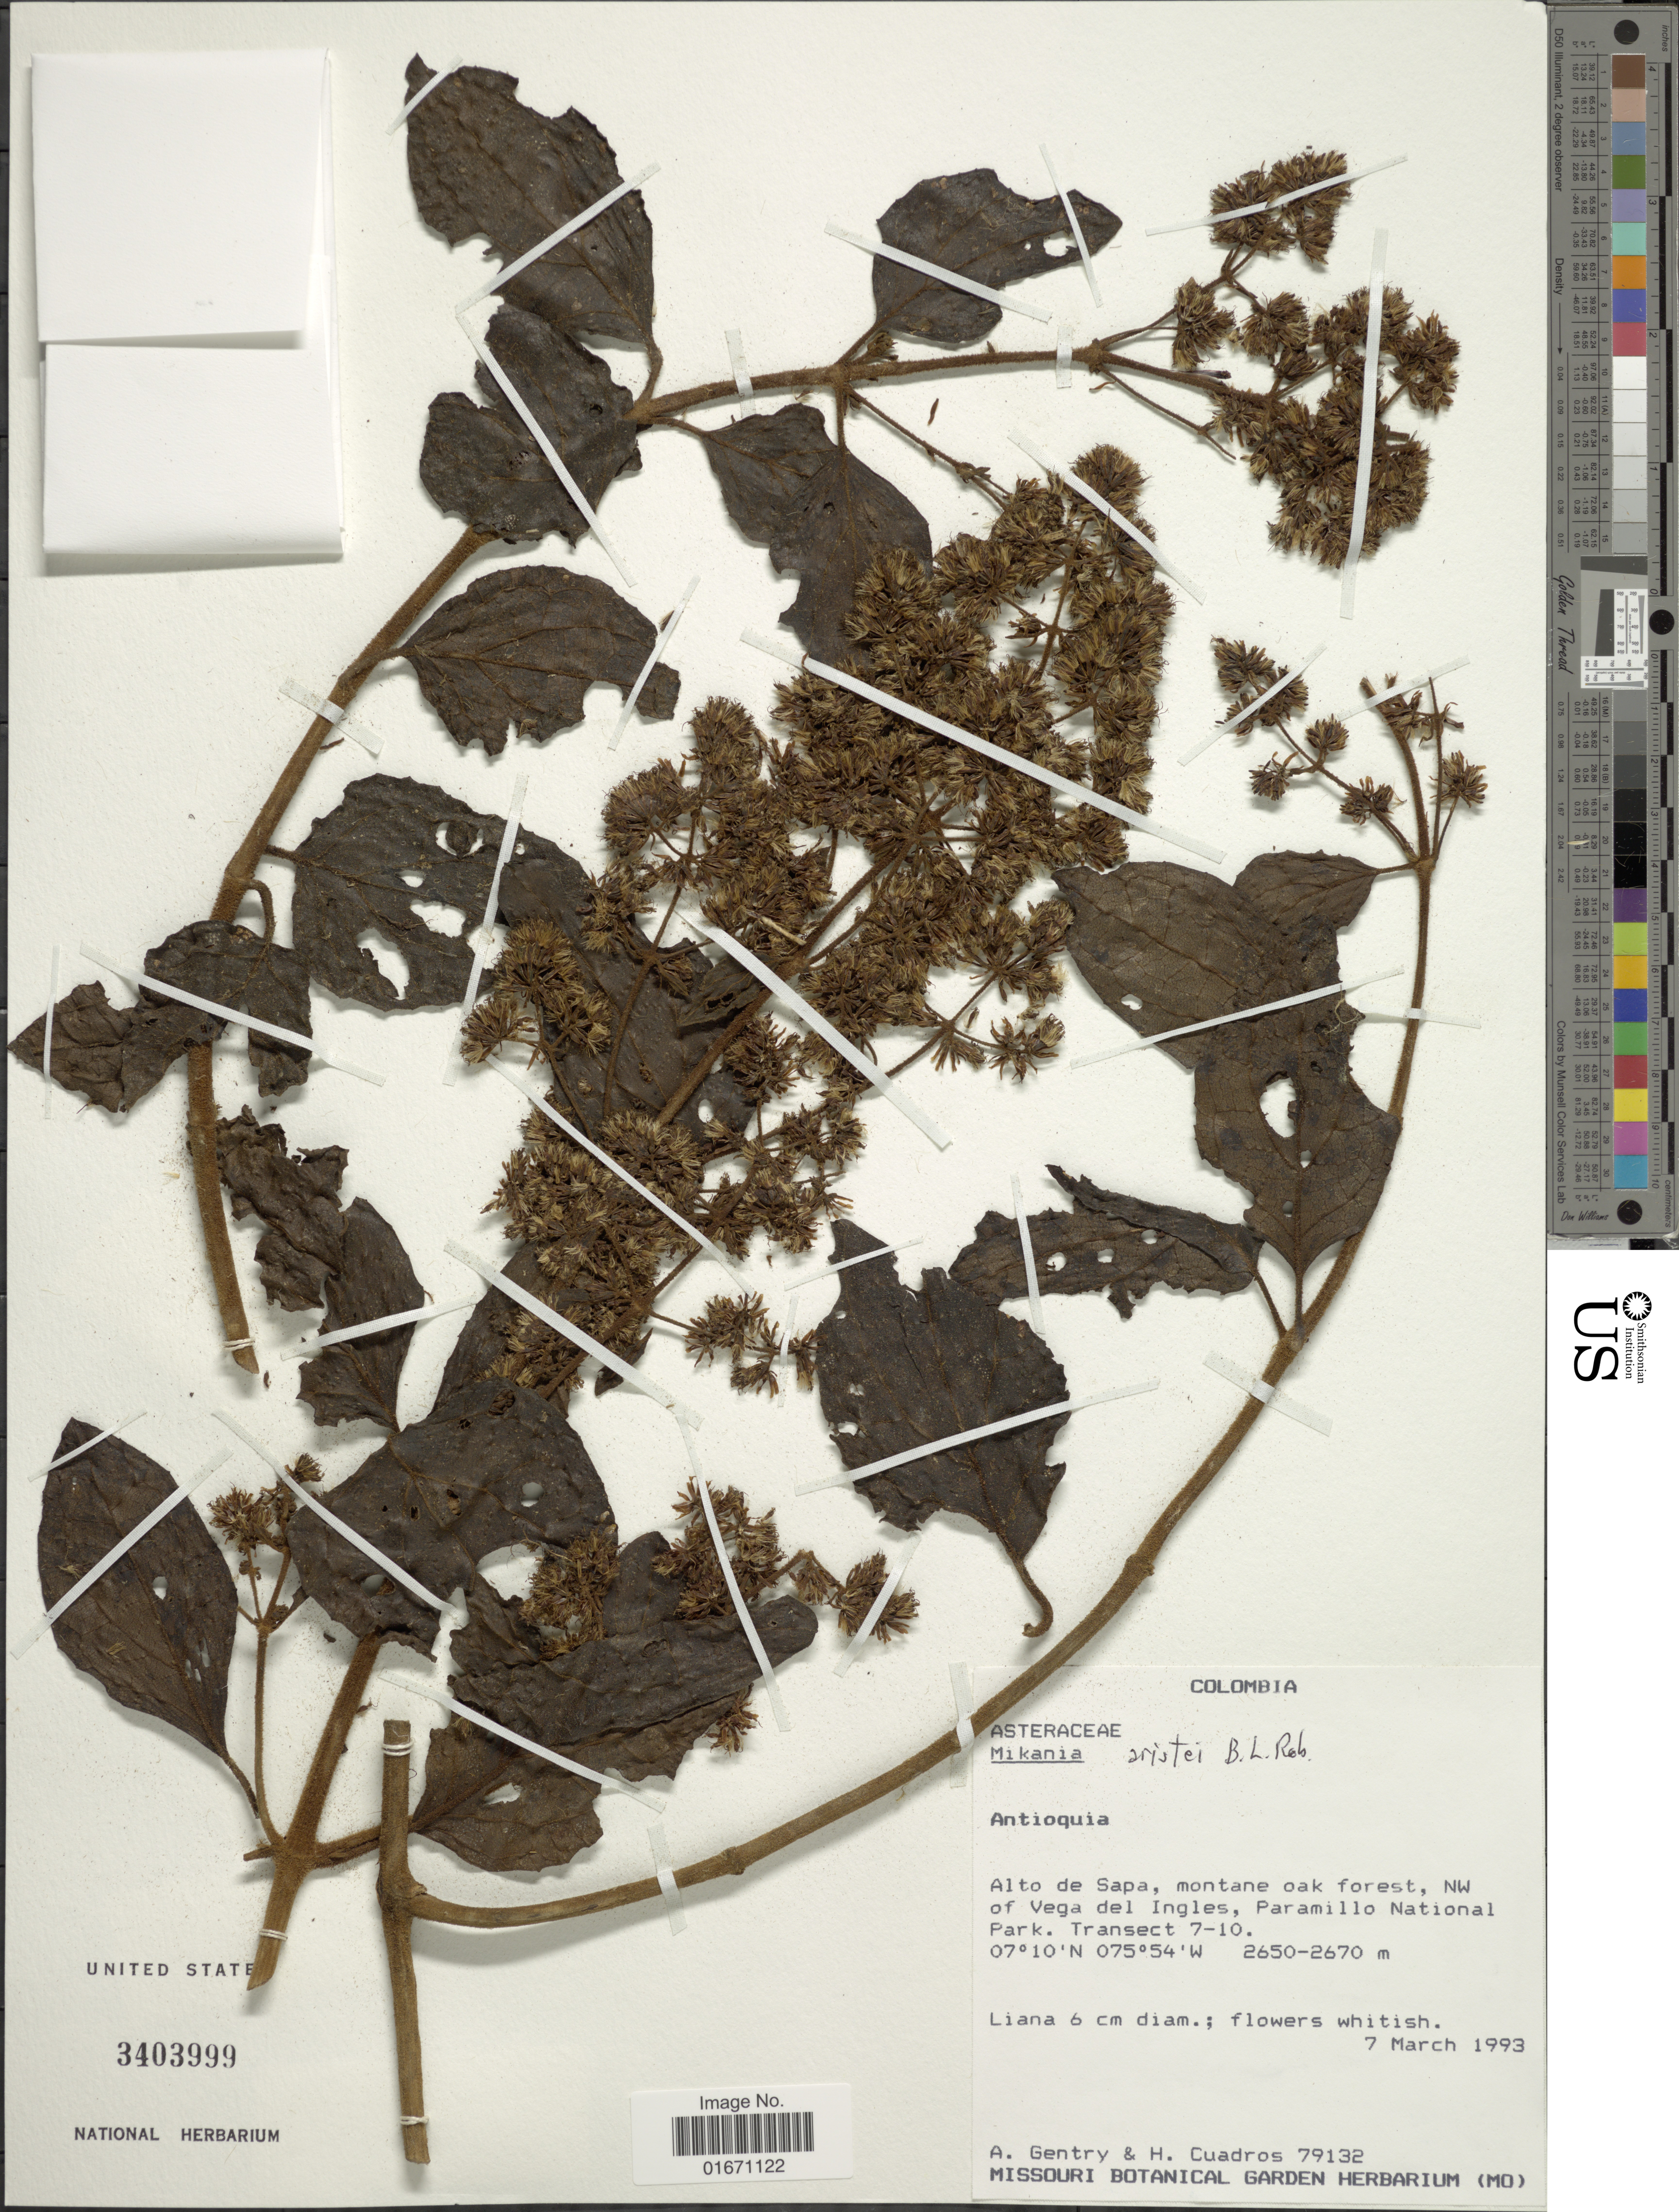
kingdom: Plantae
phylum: Tracheophyta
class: Magnoliopsida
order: Asterales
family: Asteraceae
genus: Mikania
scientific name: Mikania aristei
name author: B.L. Rob.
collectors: A. H. Gentry & H. Cuadros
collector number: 79132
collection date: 1993-03-07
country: Colombia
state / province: Antioquia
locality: Alto de Sapa, NW of Vega del Ingles, Paramillo National Park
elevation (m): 2650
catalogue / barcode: US 3403999